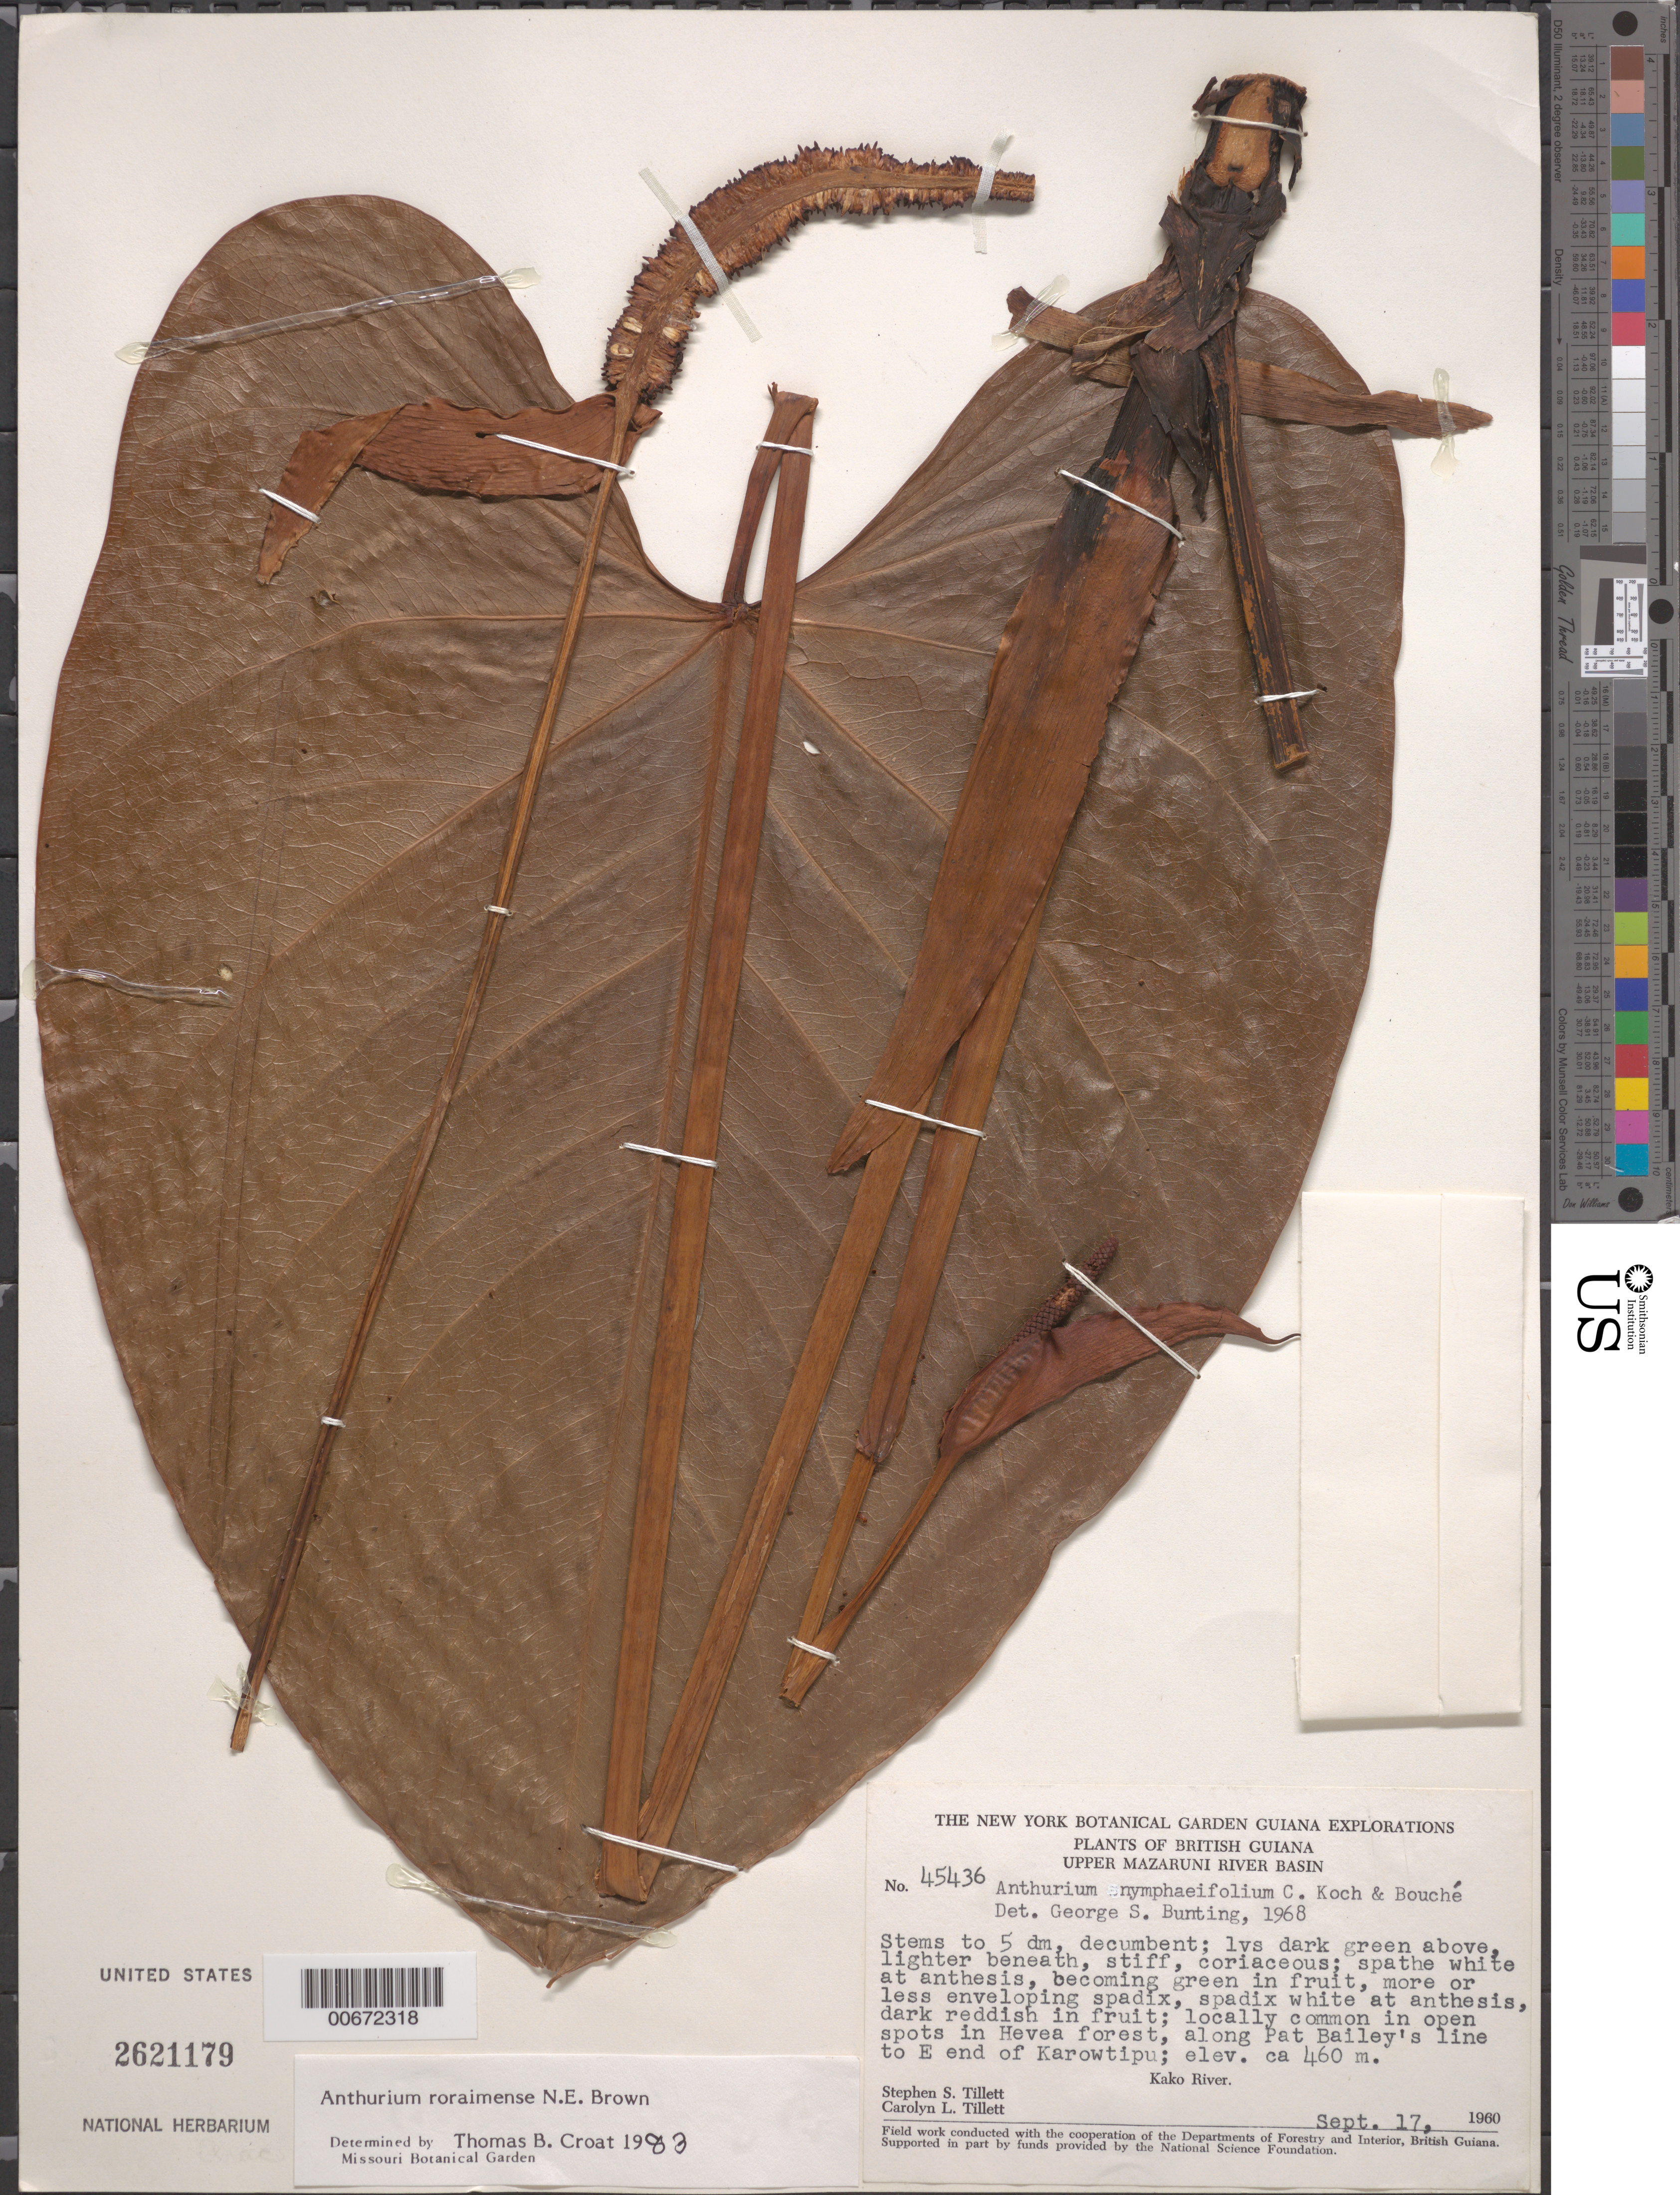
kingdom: Plantae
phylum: Tracheophyta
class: Liliopsida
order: Alismatales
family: Araceae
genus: Anthurium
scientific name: Anthurium roraimense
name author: N.E. Br. in Thurn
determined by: Croat, Thomas B., Missouri Botanical Garden (MO)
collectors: S. S. Tillett, C. L. Tillett & R. Boyan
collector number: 45436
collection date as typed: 17-Sep-60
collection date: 1960-09-17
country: Guyana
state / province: Cuyuni-Mazaruni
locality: Karowtipu Mt., upper Mazaruni R. Basin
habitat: Open spots in Hevea forest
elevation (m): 460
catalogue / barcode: US 2621179